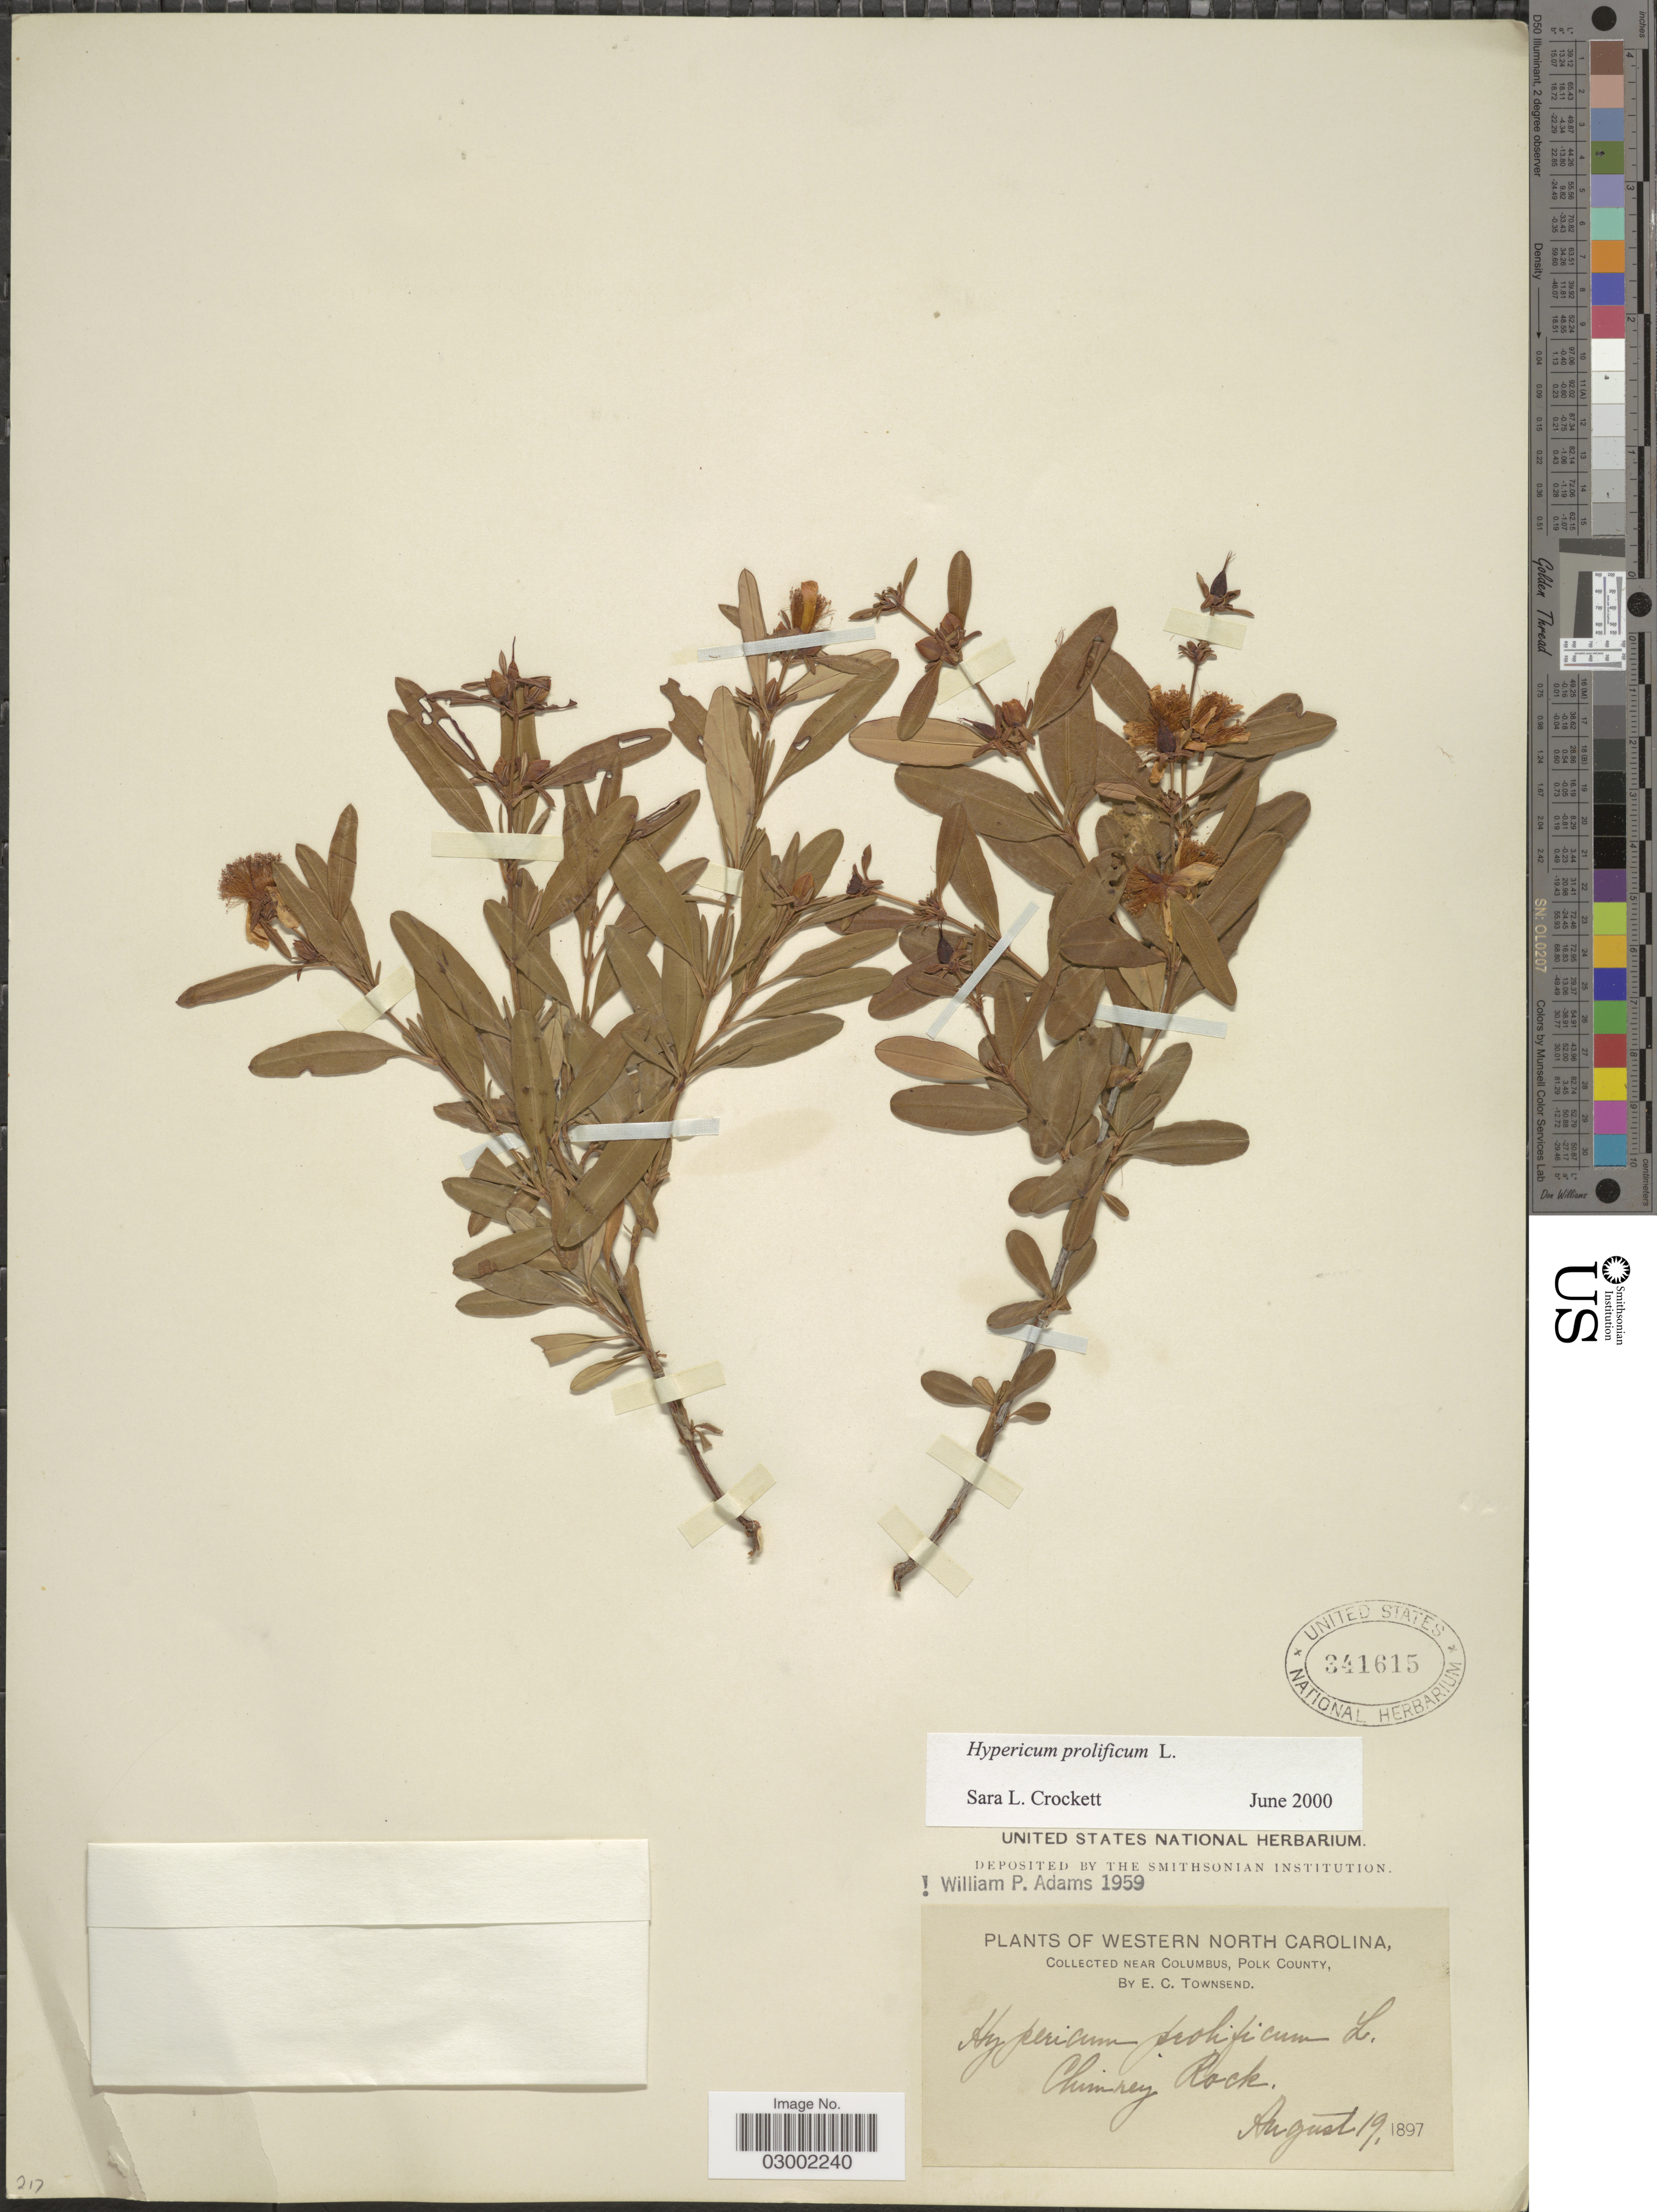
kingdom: Plantae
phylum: Tracheophyta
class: Magnoliopsida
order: Malpighiales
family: Hypericaceae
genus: Hypericum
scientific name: Hypericum prolificum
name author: L.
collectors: E. C. Townsend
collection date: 1897-08-19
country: United States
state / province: North Carolina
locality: Western North Carolina. Near Columbus, Polk County. Chimney Rock.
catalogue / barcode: US 341615